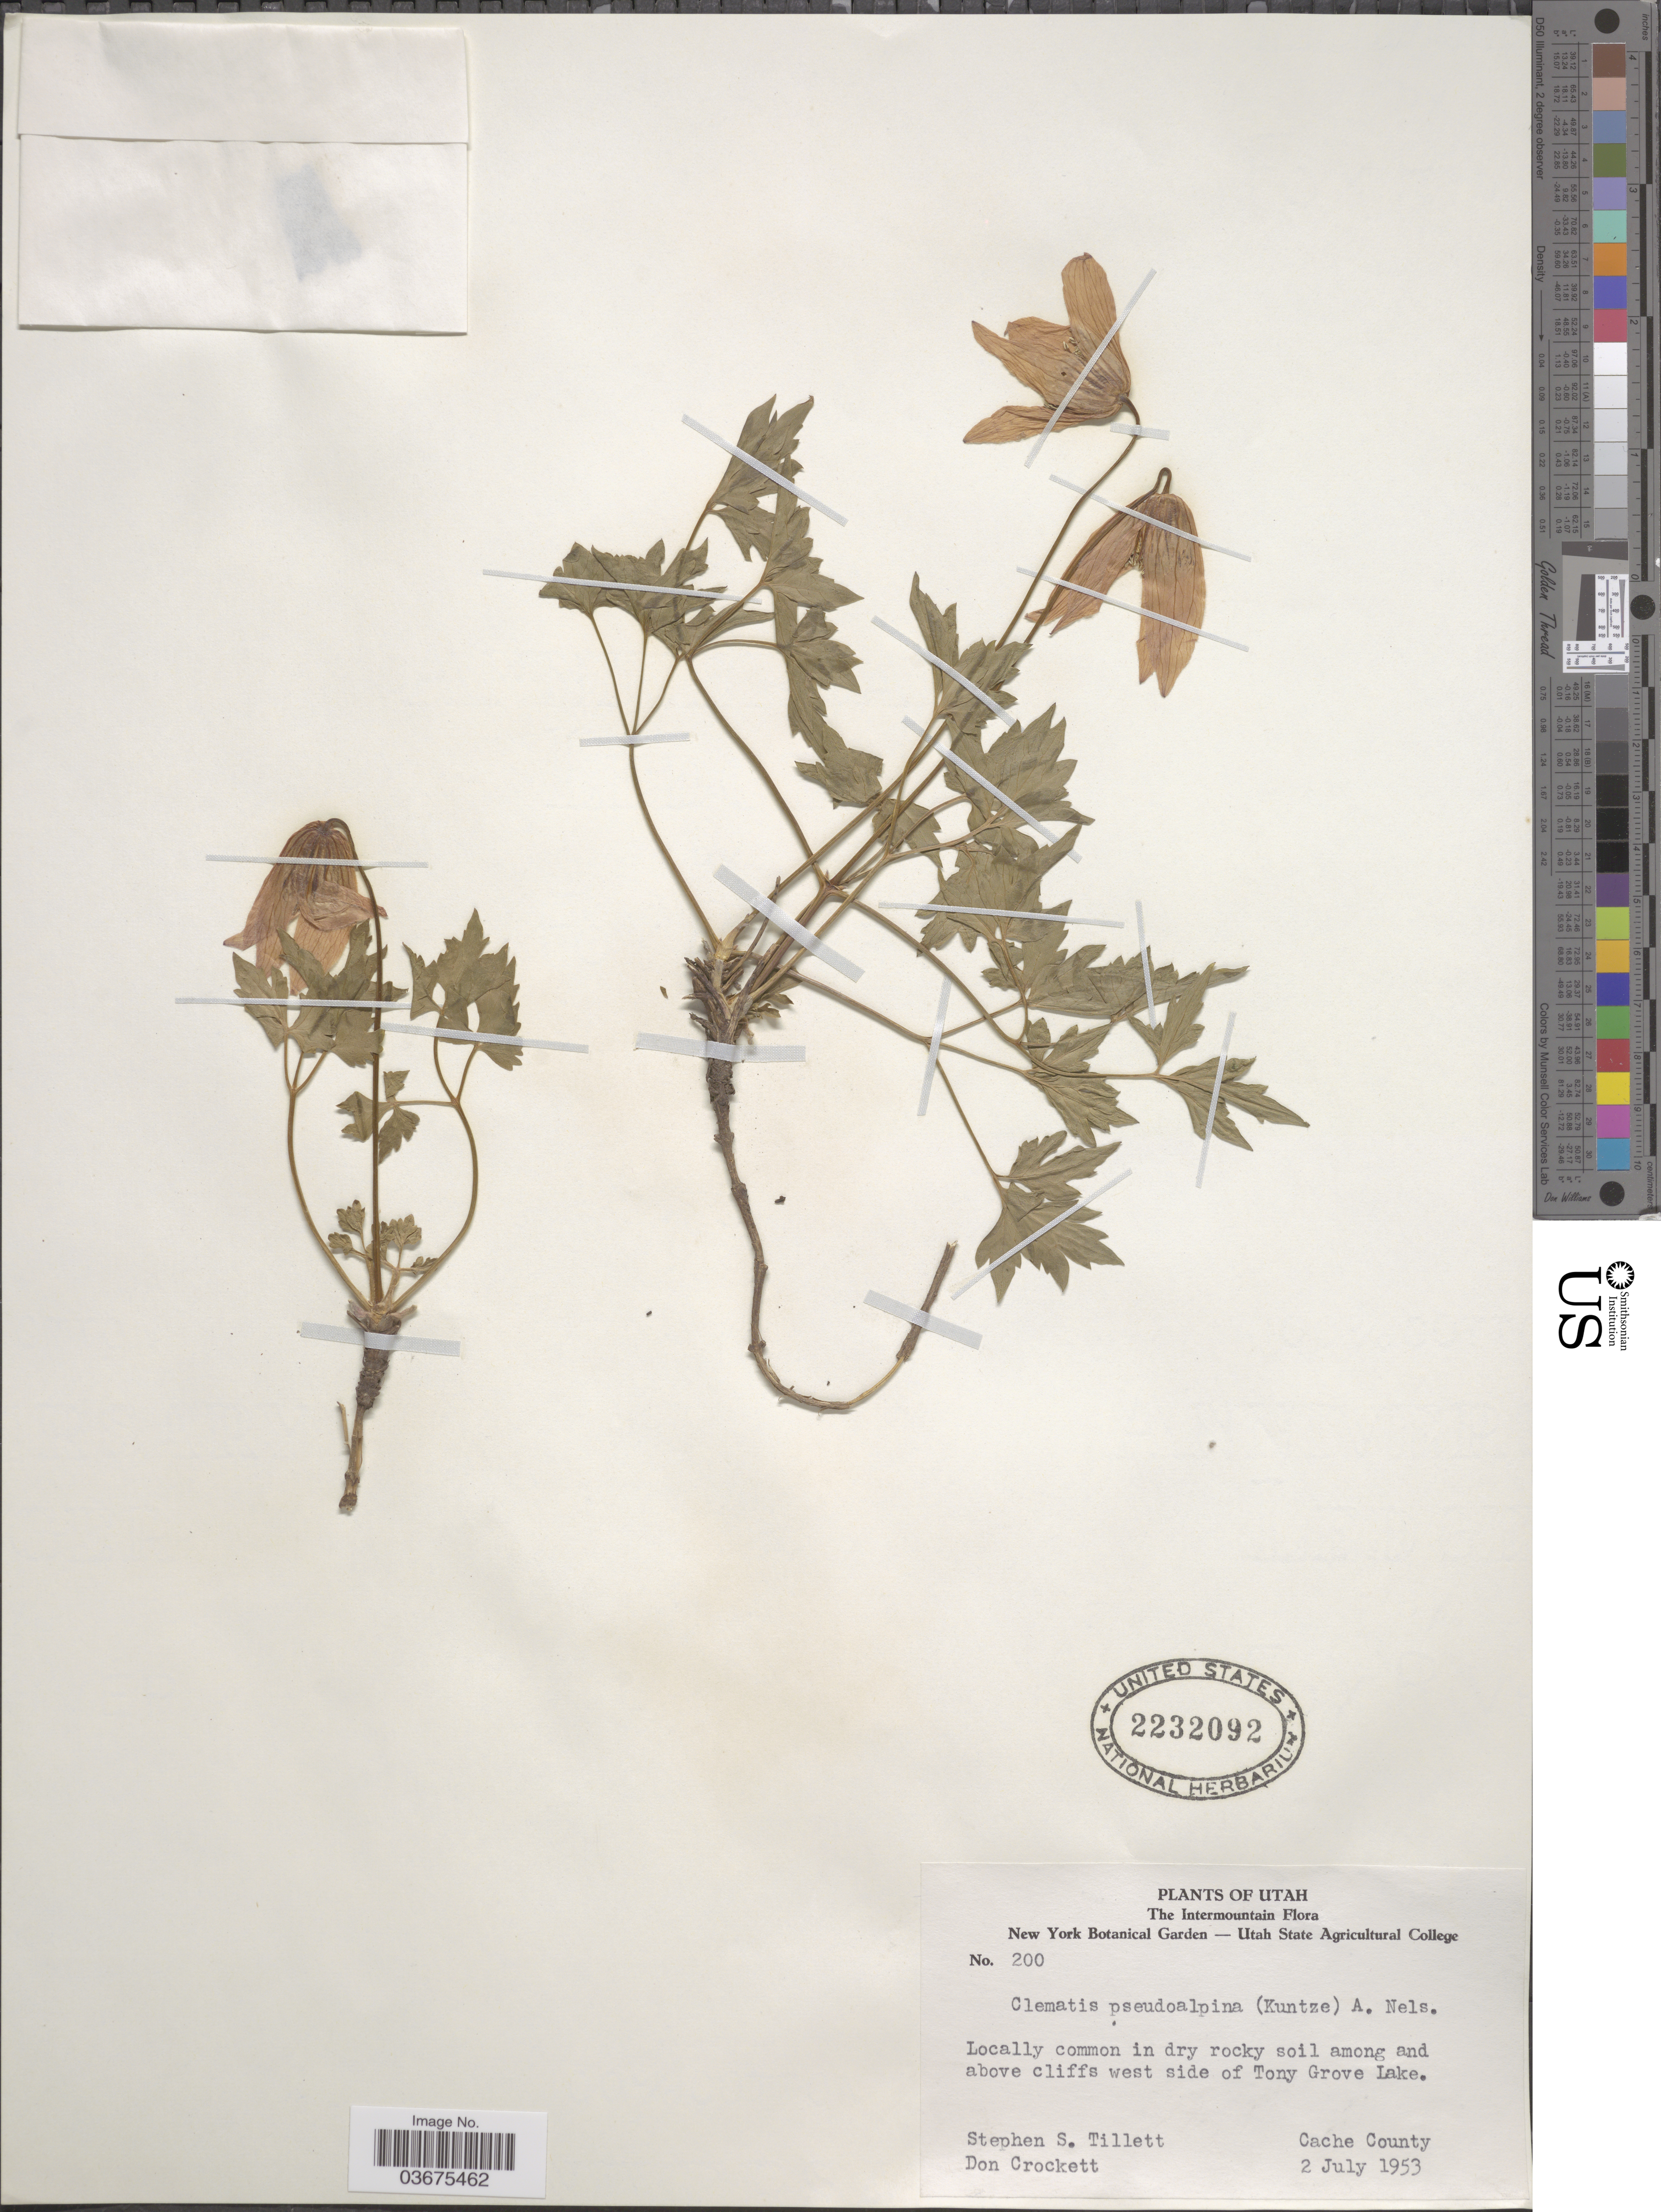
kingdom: Plantae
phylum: Tracheophyta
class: Magnoliopsida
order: Ranunculales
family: Ranunculaceae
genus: Clematis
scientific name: Clematis pseudoalpina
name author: (Kuntze) A. Nelson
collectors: S. S. Tillett & D. Crockett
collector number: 200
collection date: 1953-07-02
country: United States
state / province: Utah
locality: The Intermountain. West side of Tony Grove Lake. Cache County.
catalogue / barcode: US 2232092